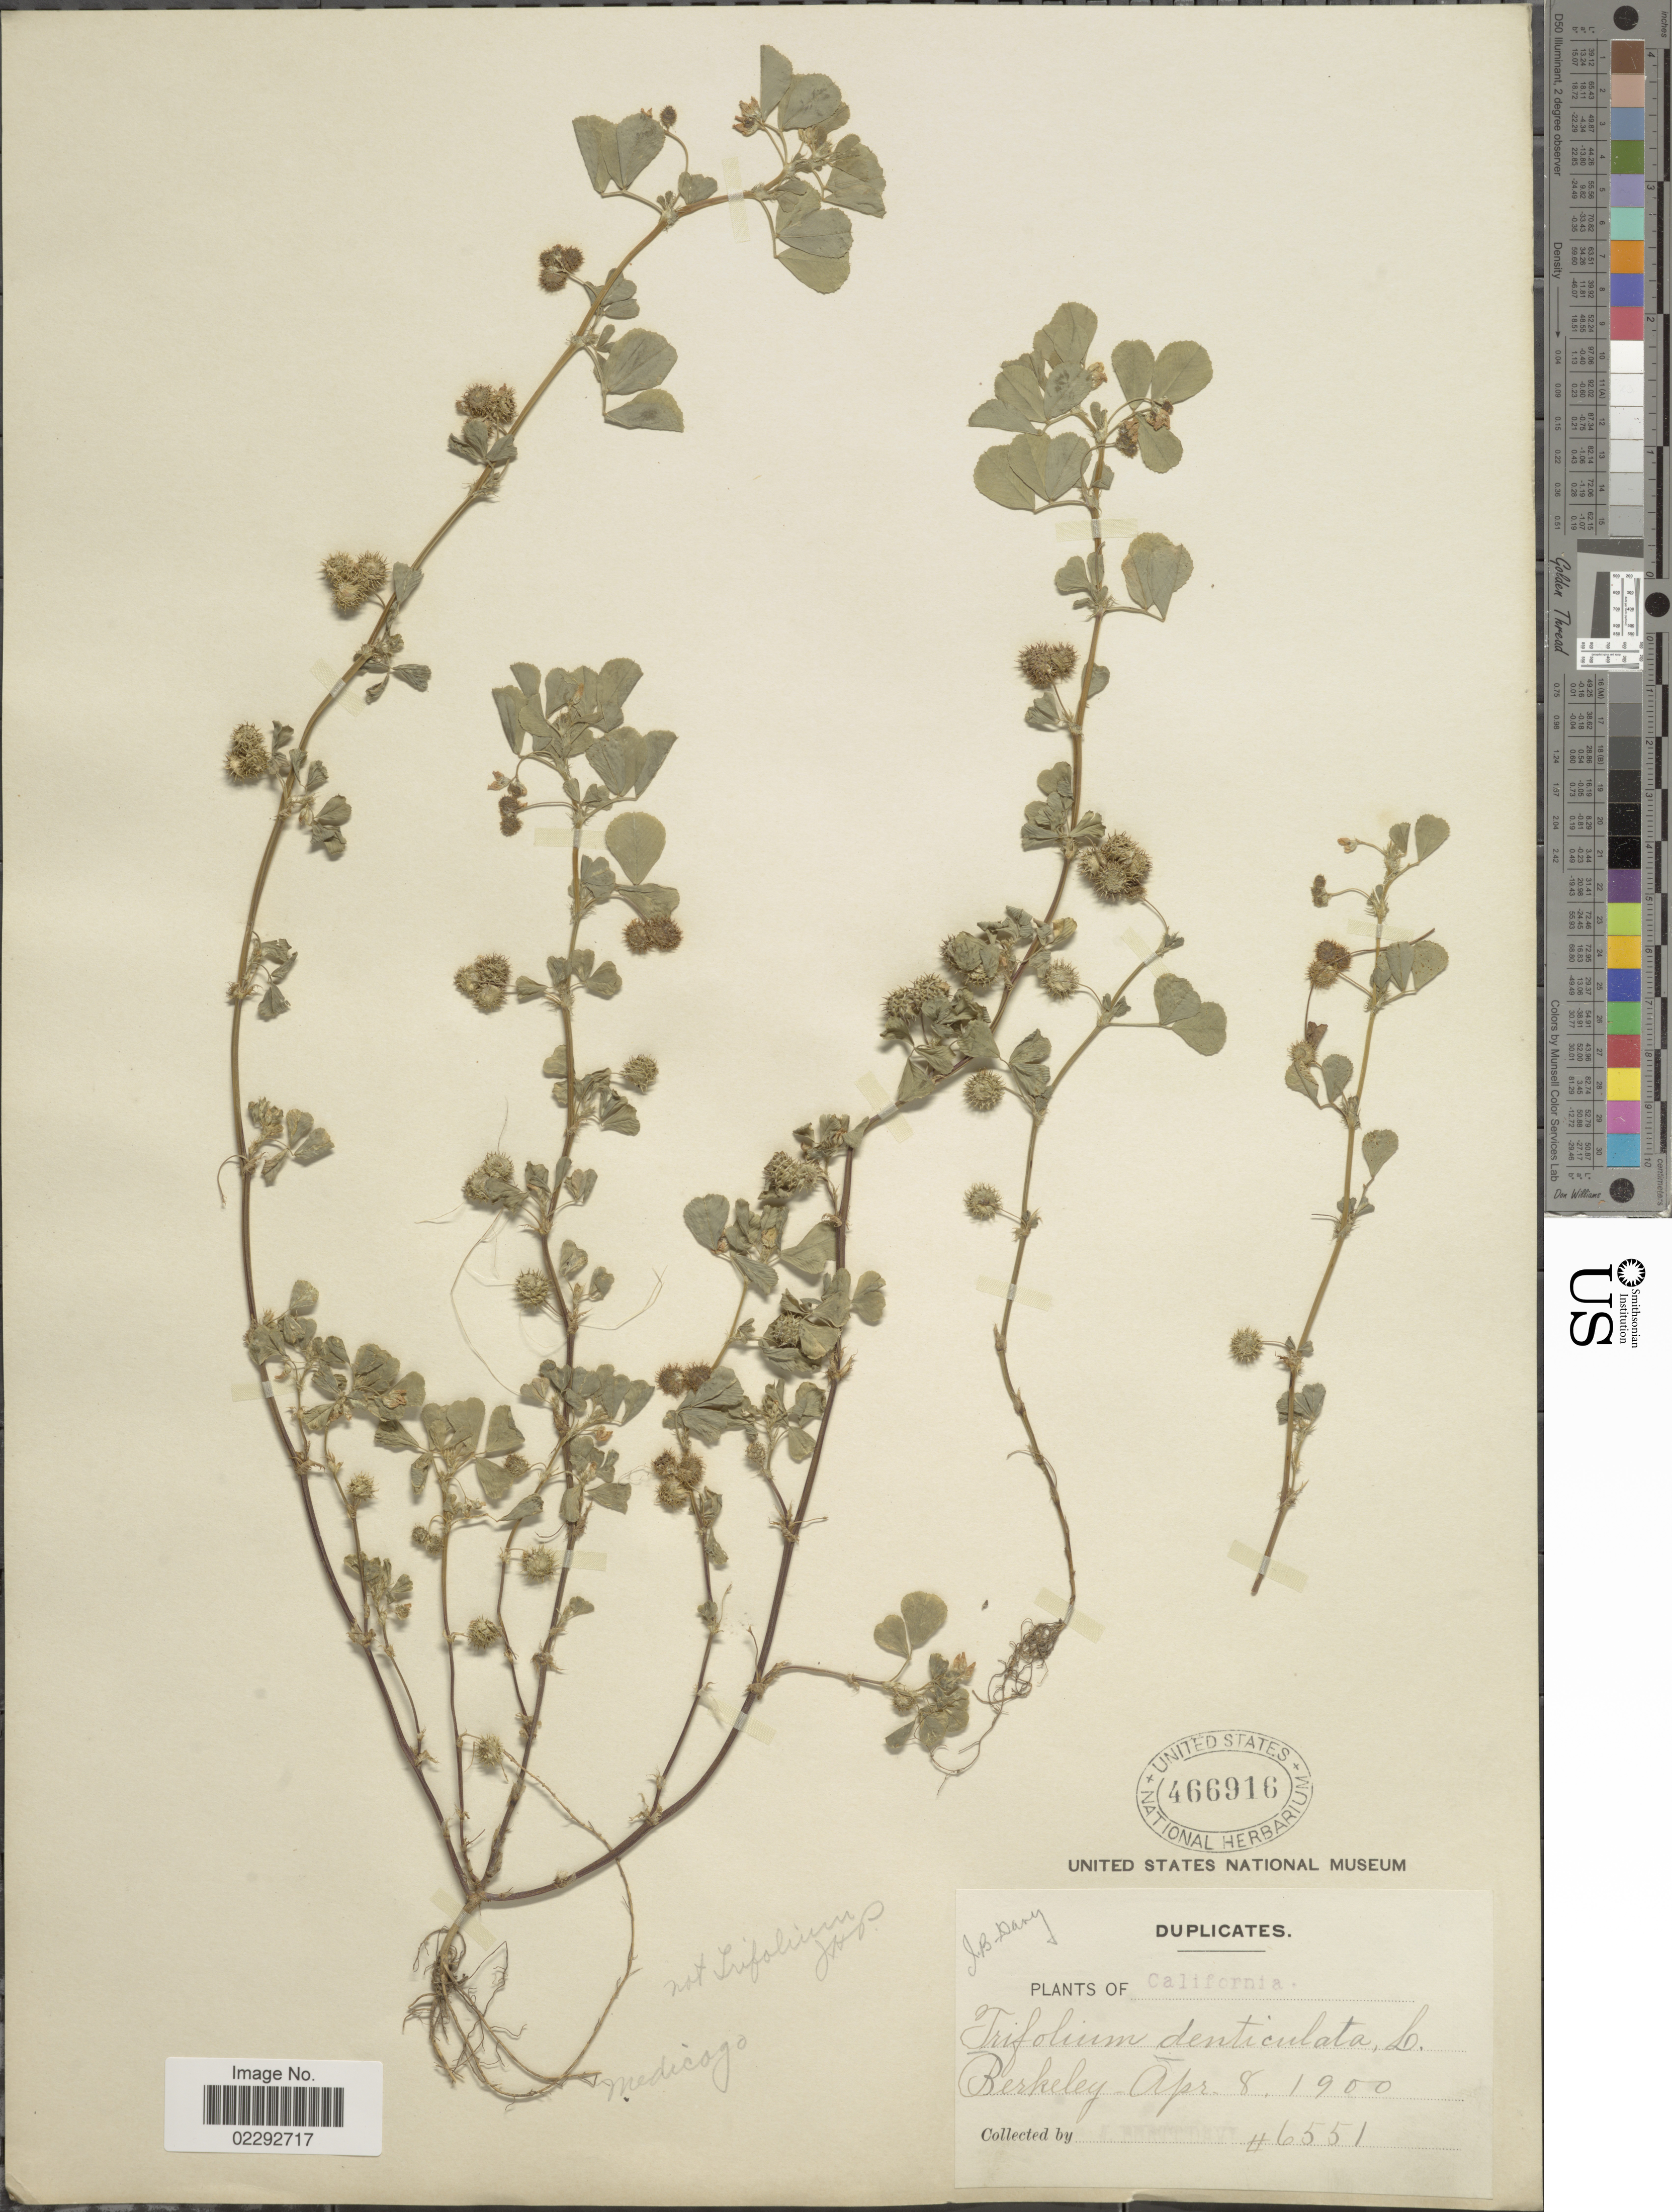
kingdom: Plantae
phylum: Tracheophyta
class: Magnoliopsida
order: Fabales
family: Fabaceae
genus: Medicago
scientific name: Medicago hispida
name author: Gaertn.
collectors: J. Dary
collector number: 6551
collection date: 1900-04-08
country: United States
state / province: California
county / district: Alameda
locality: Berkeley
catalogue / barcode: US 466916